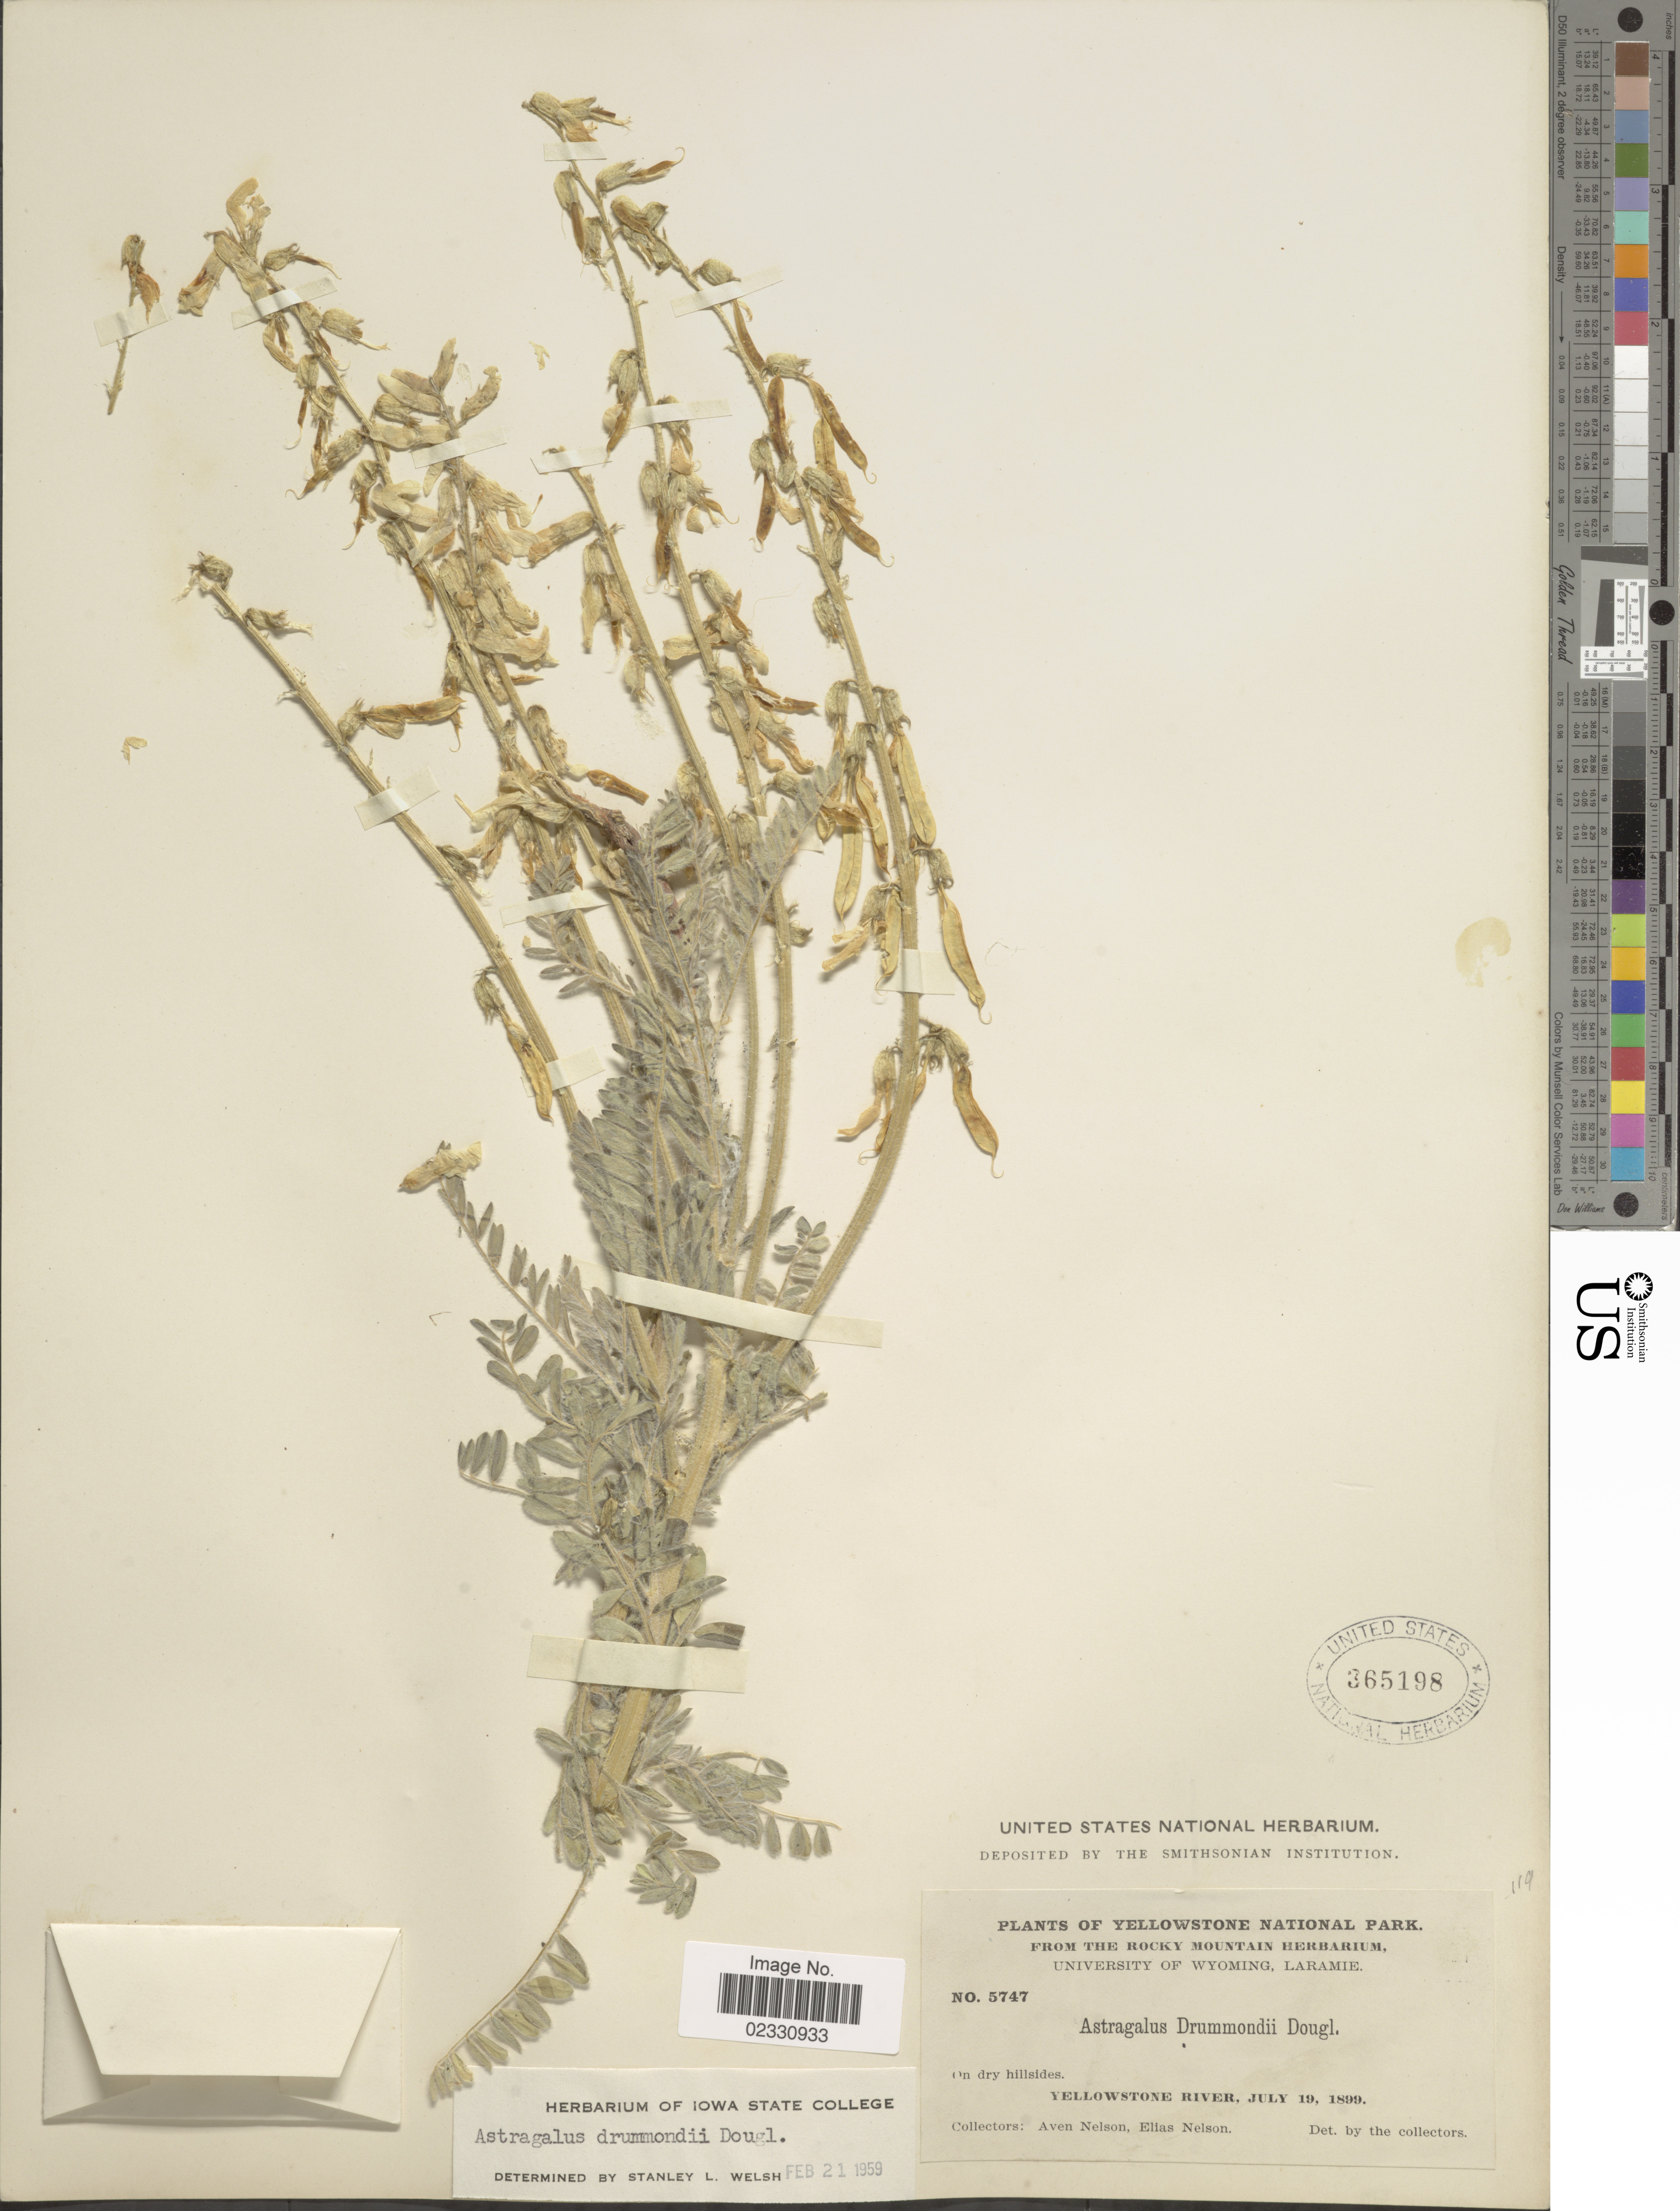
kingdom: Plantae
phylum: Tracheophyta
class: Magnoliopsida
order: Fabales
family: Fabaceae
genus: Astragalus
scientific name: Astragalus drummondii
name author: Hook.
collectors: A. Nelson & E. Nelson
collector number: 5747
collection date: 1899-07-19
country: United States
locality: Yellowstone National Park, On dry hillside. Yellowstone River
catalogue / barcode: US 365198